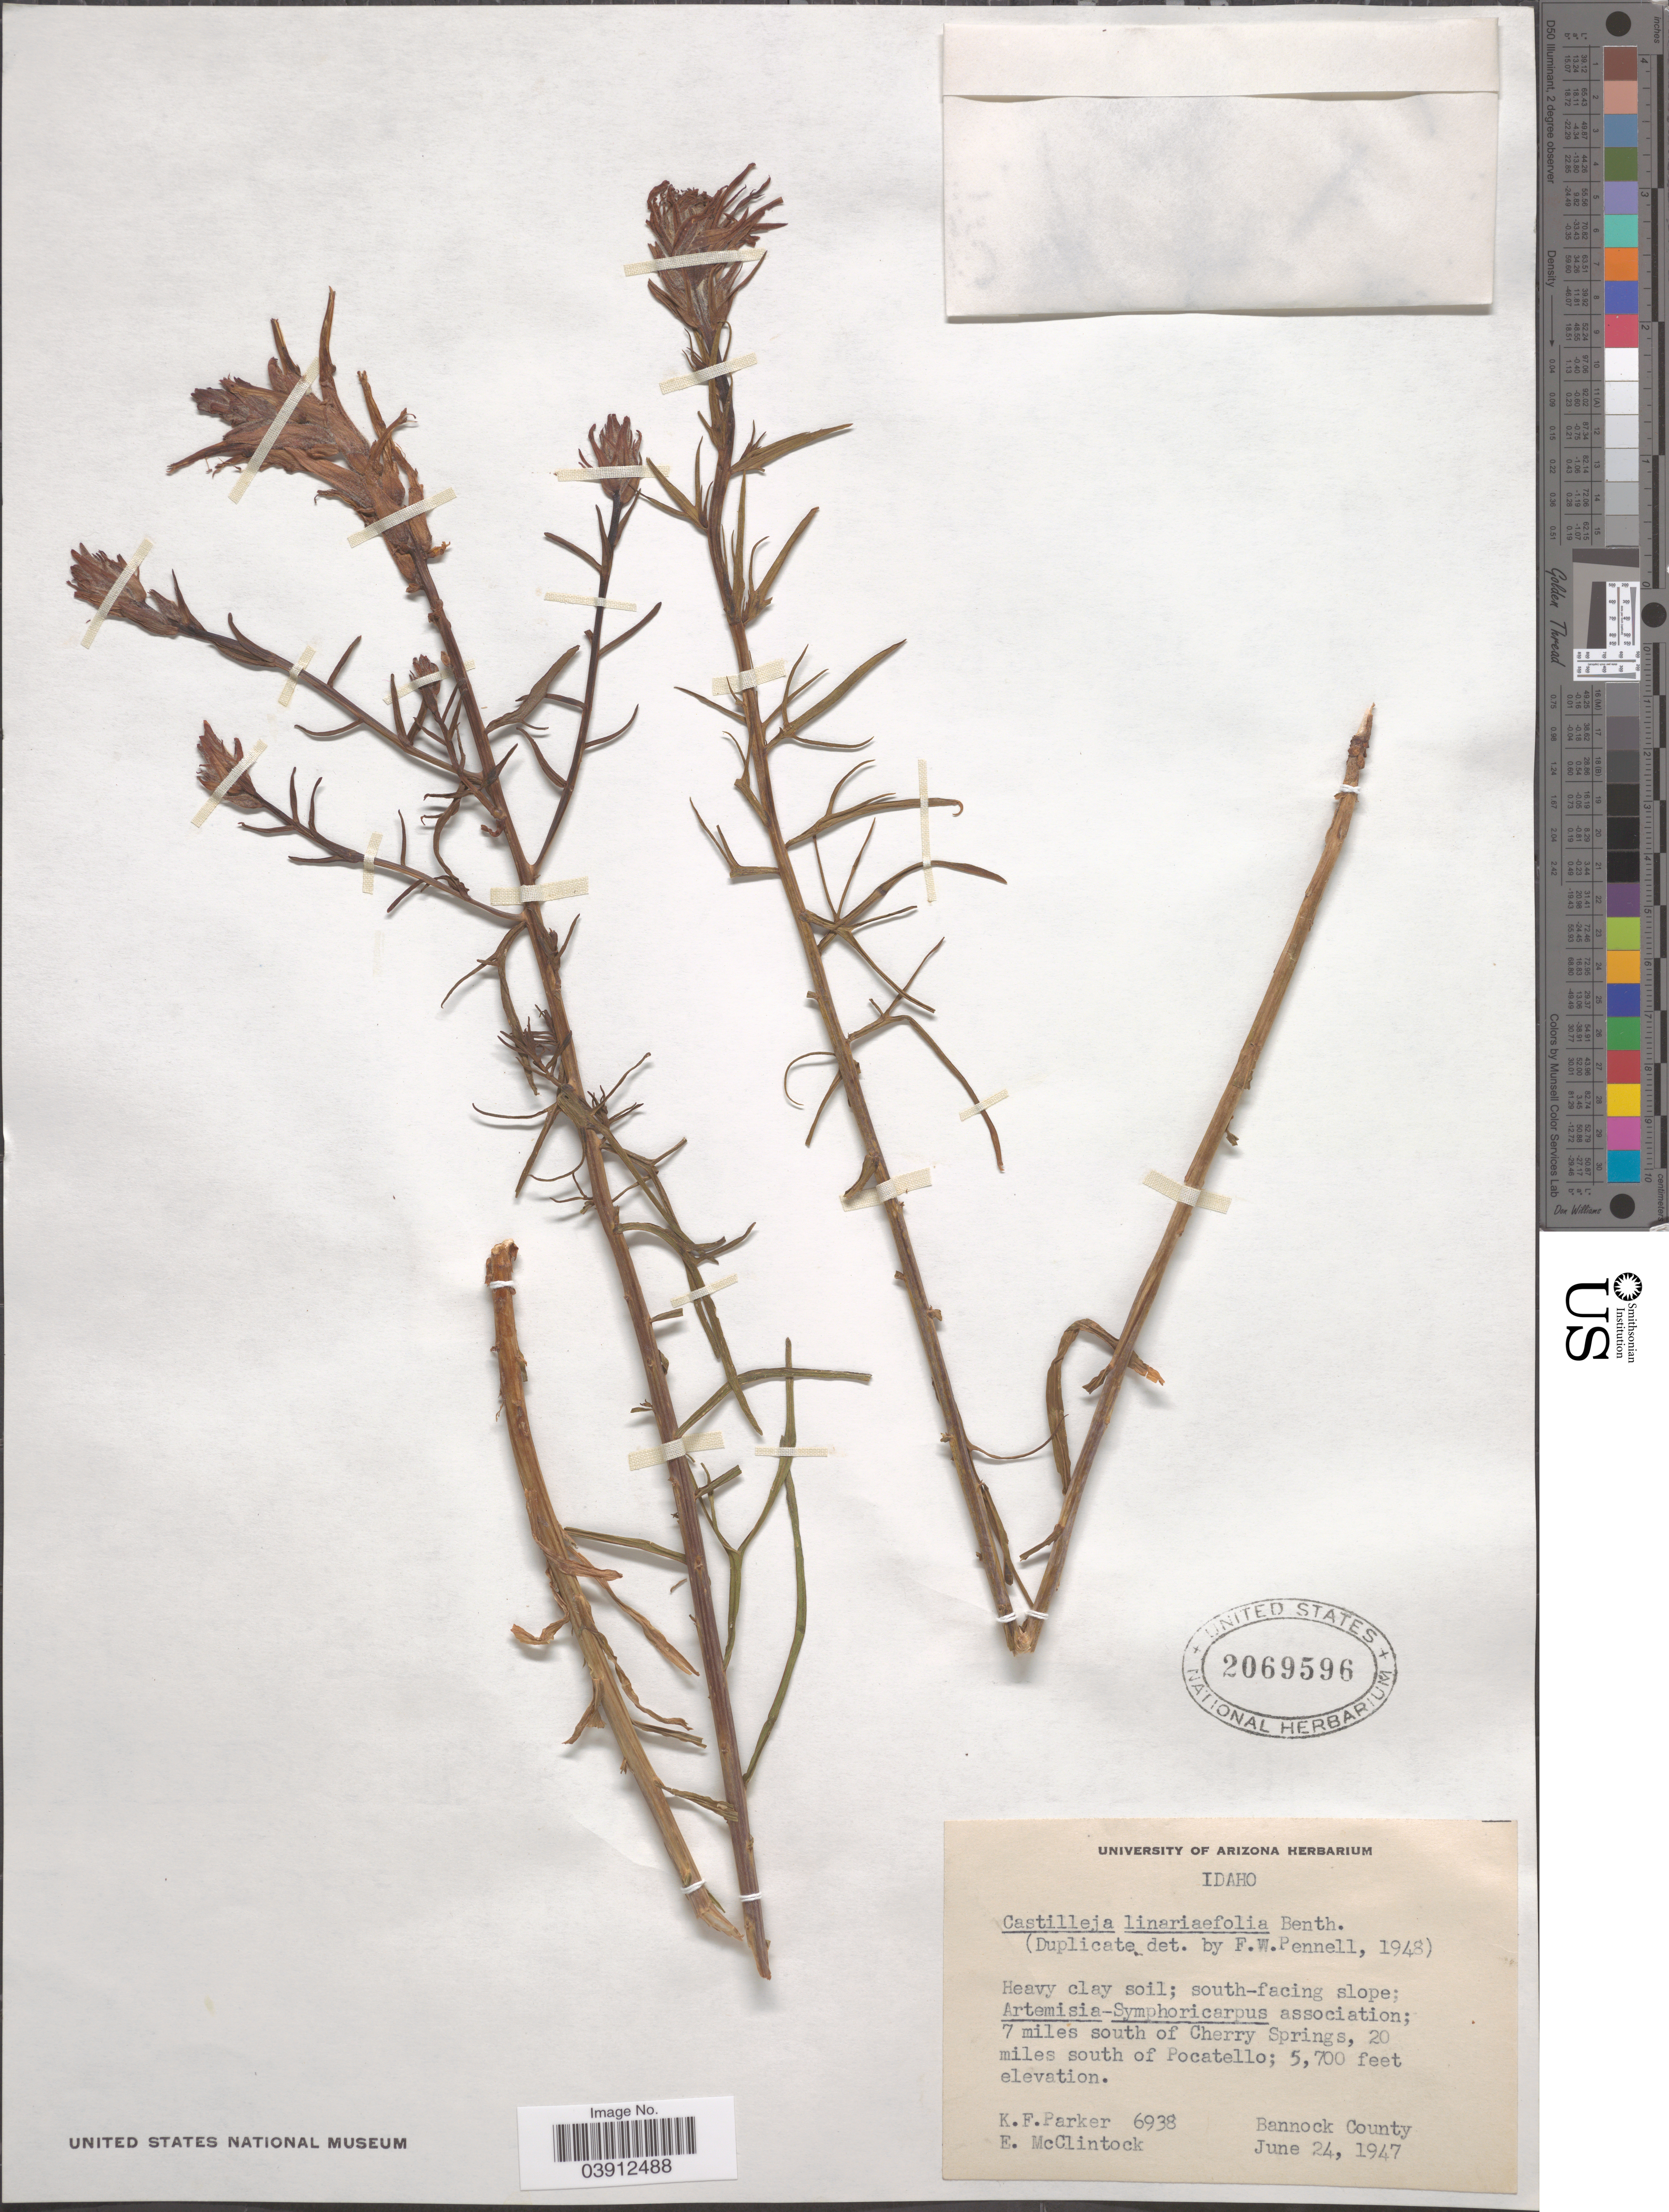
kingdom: Plantae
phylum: Tracheophyta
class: Magnoliopsida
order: Lamiales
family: Orobanchaceae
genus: Castilleja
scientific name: Castilleja linariifolia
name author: Benth.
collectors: K. F. Parker & E. McClintock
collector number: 6938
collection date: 1947-06-24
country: United States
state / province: Idaho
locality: South-facing slope; 7 miles south of Cherry Springs, 20 miles south of Pocatello; Bannock County.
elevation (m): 1737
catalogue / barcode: US 2069596